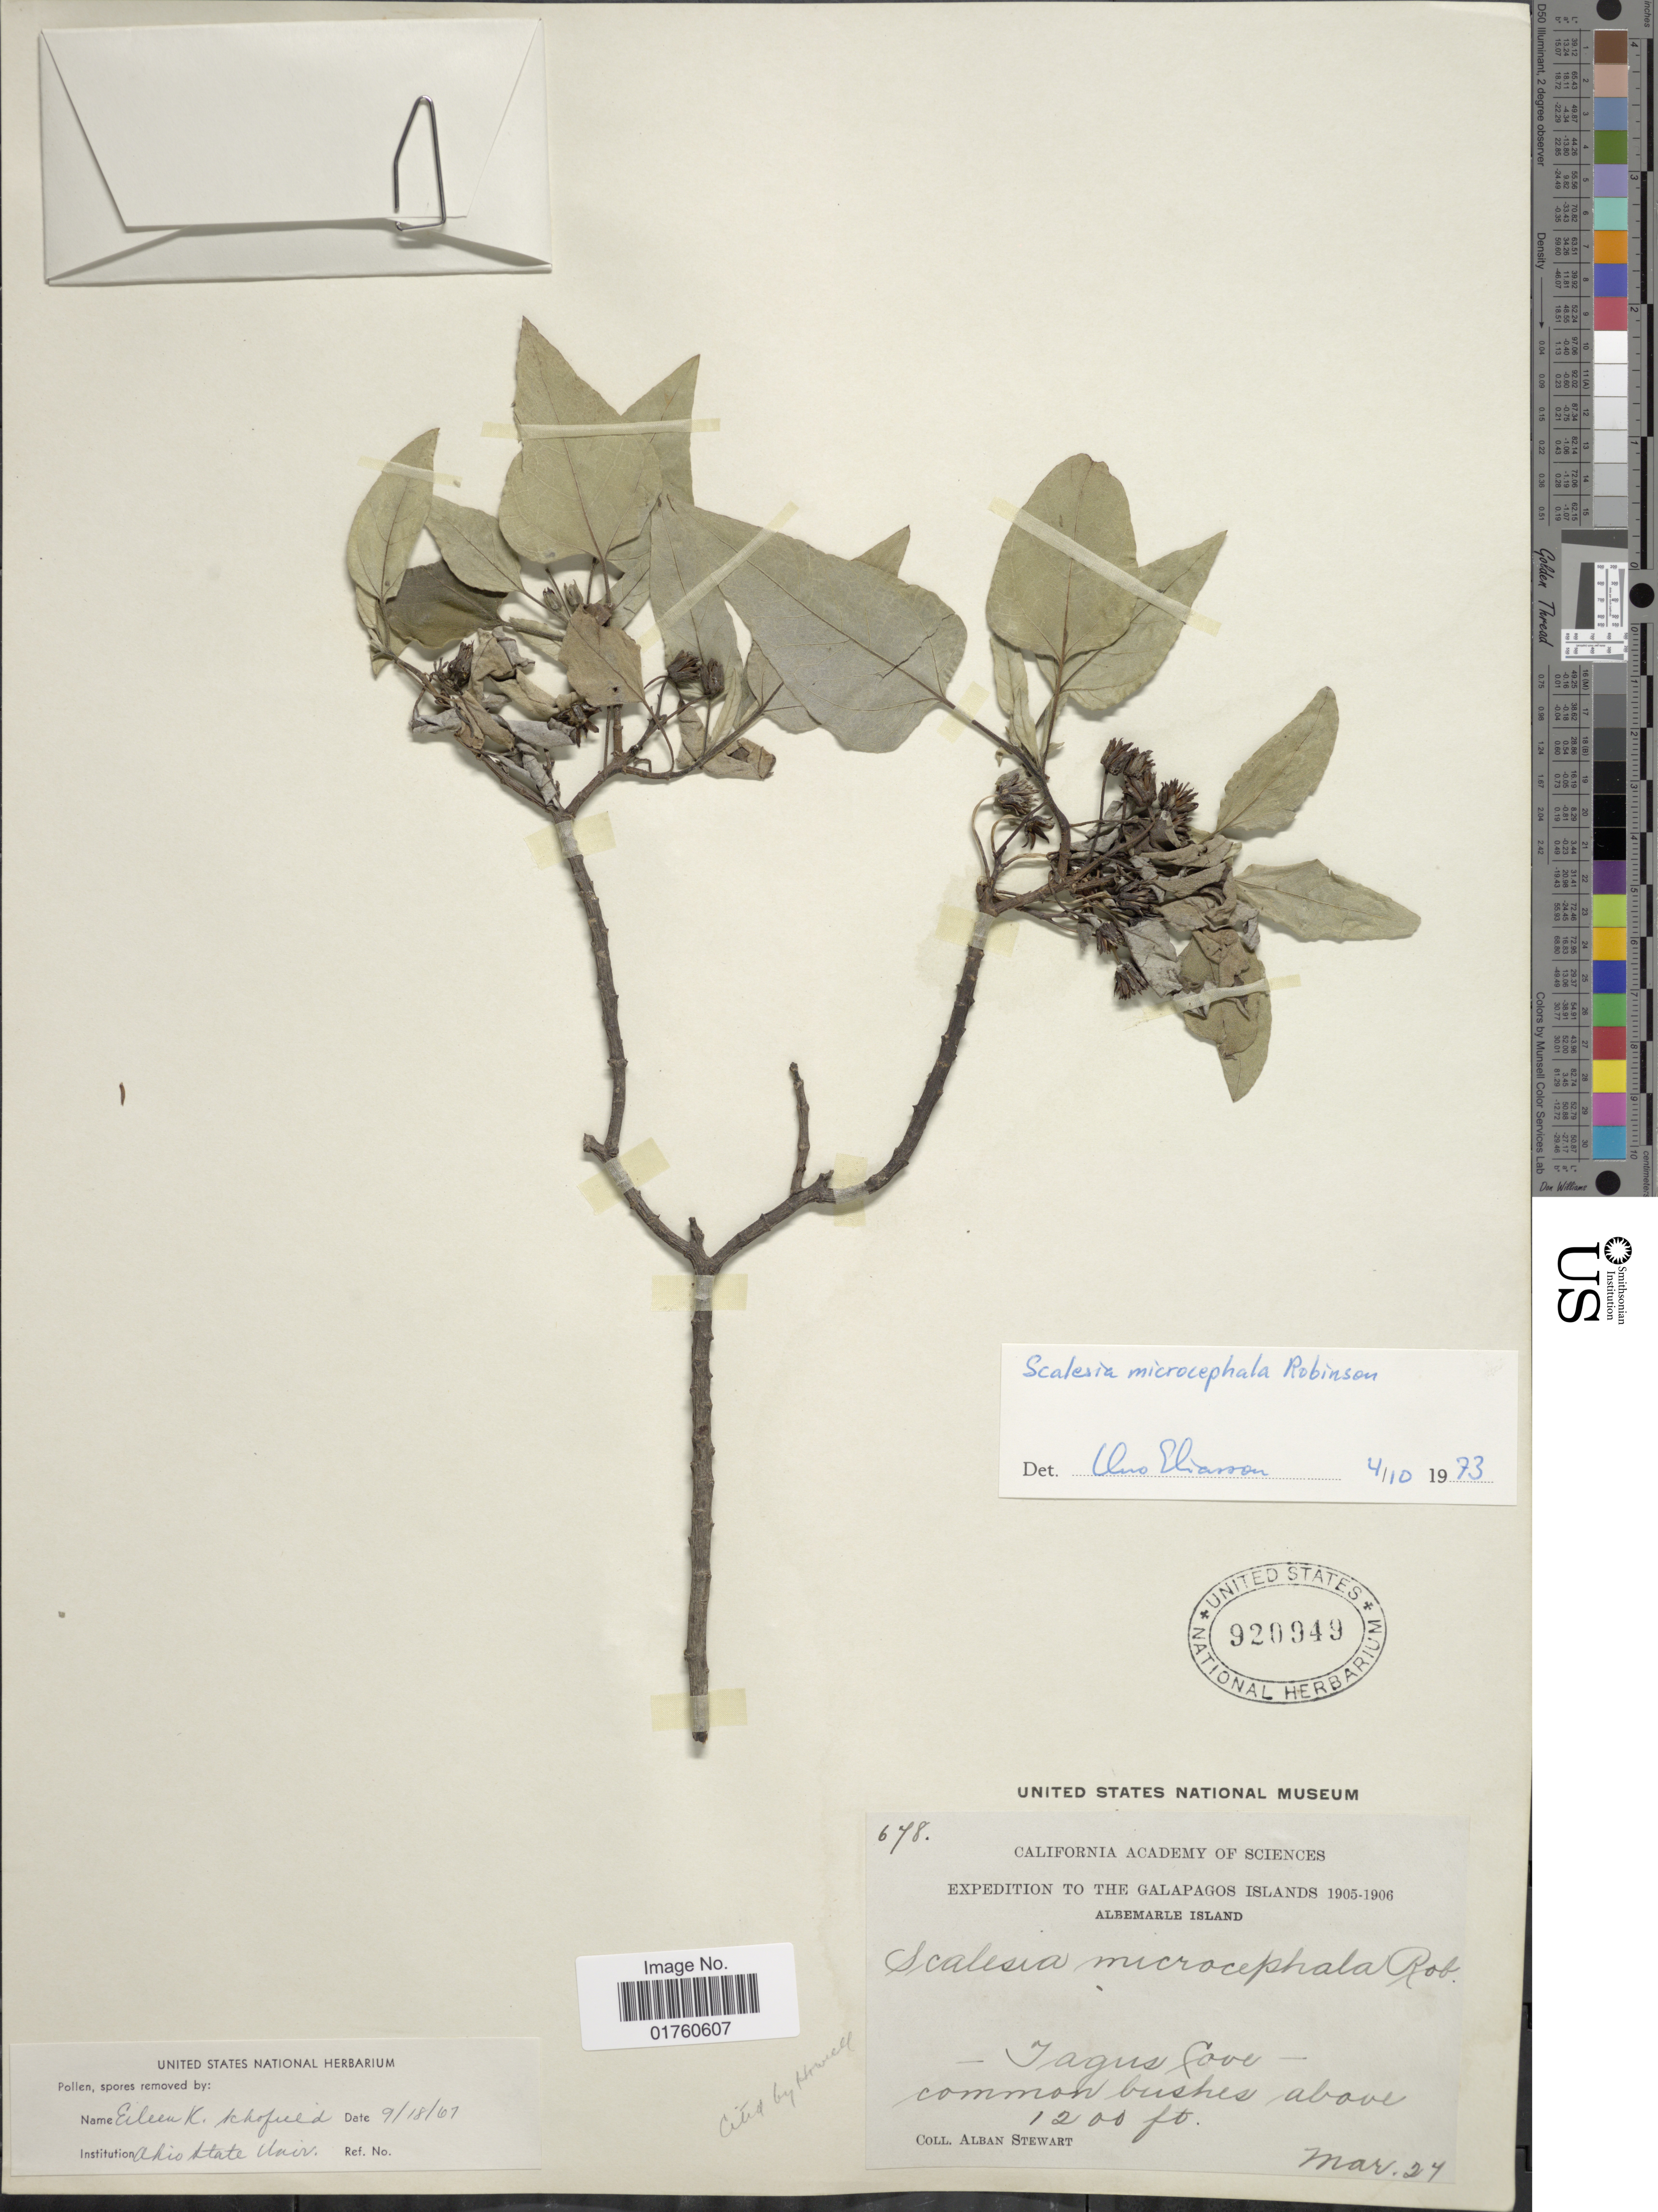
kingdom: Plantae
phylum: Tracheophyta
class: Magnoliopsida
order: Asterales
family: Asteraceae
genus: Scalesia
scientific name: Scalesia microcephala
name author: B.L. Rob.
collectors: A. Stewart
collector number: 678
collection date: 1905-03-27/1906-03-27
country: Ecuador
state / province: Colón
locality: The Galapagos Islands, Jagus Gove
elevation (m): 366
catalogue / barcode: US 920949